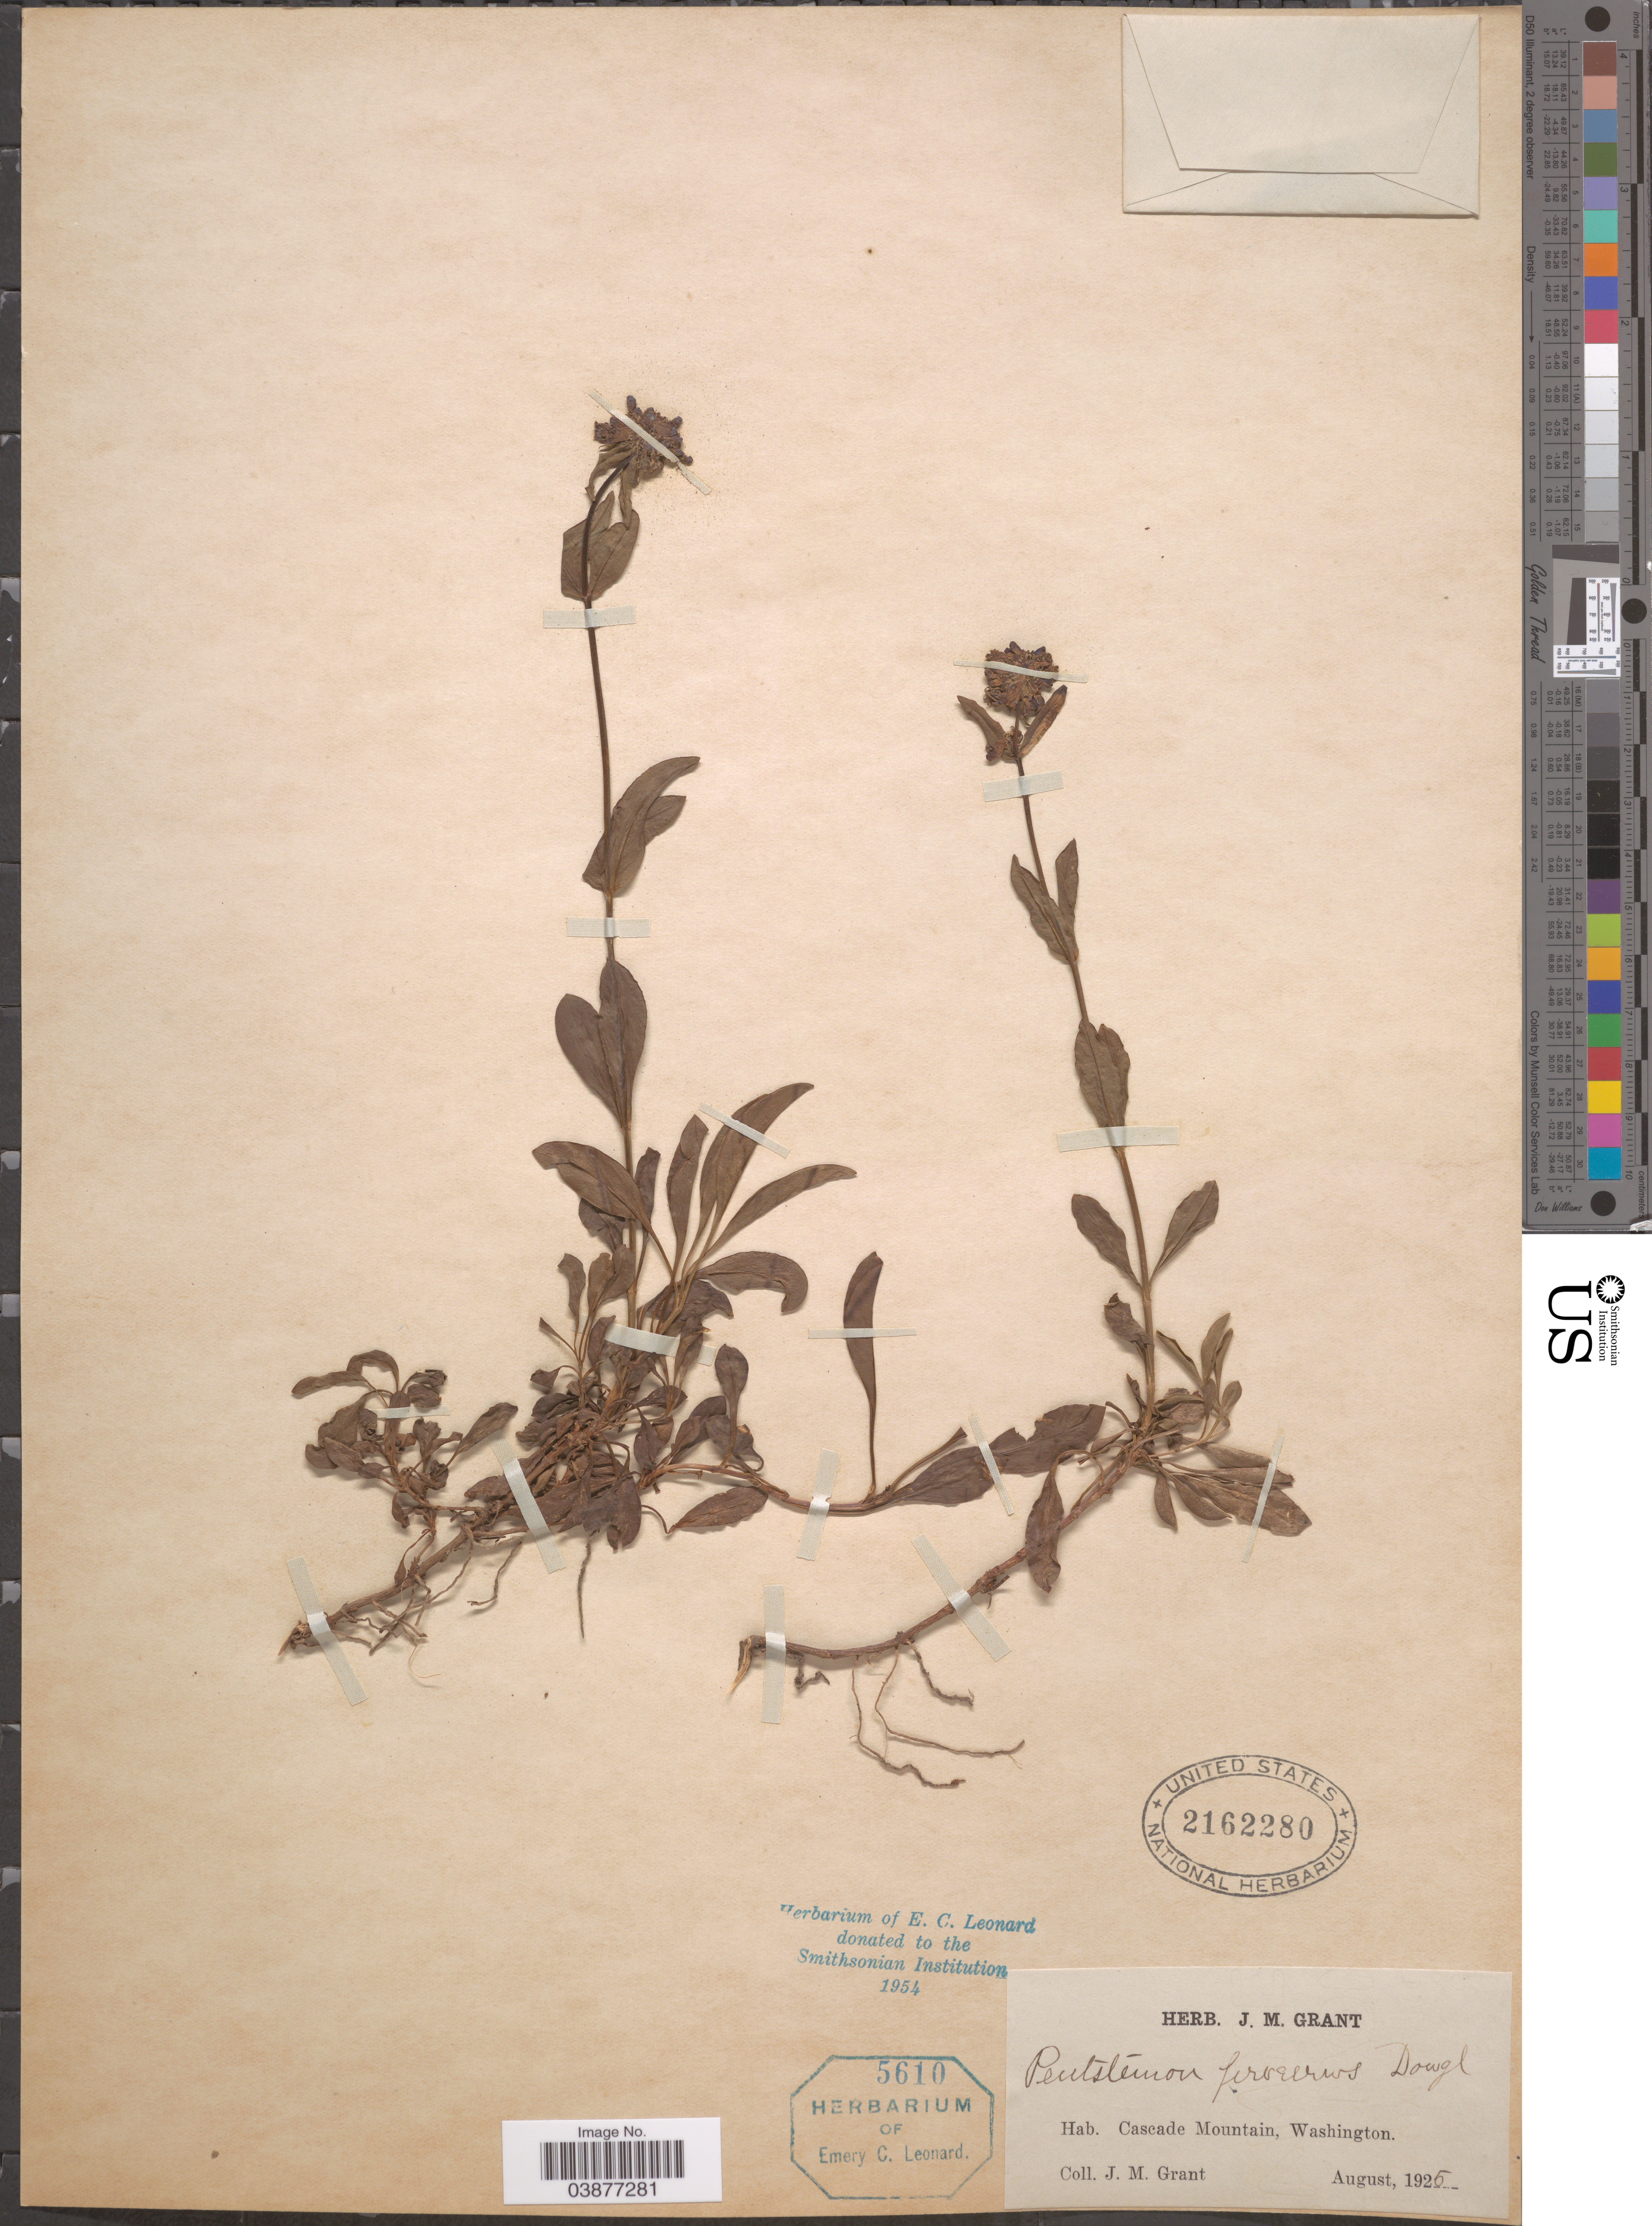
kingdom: Plantae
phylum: Tracheophyta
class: Magnoliopsida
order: Lamiales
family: Plantaginaceae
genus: Penstemon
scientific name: Penstemon procerus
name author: Douglas ex Graham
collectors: J. M. Grant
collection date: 1925-08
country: United States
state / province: Washington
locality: Cascade Mountain.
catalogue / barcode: US 2162280